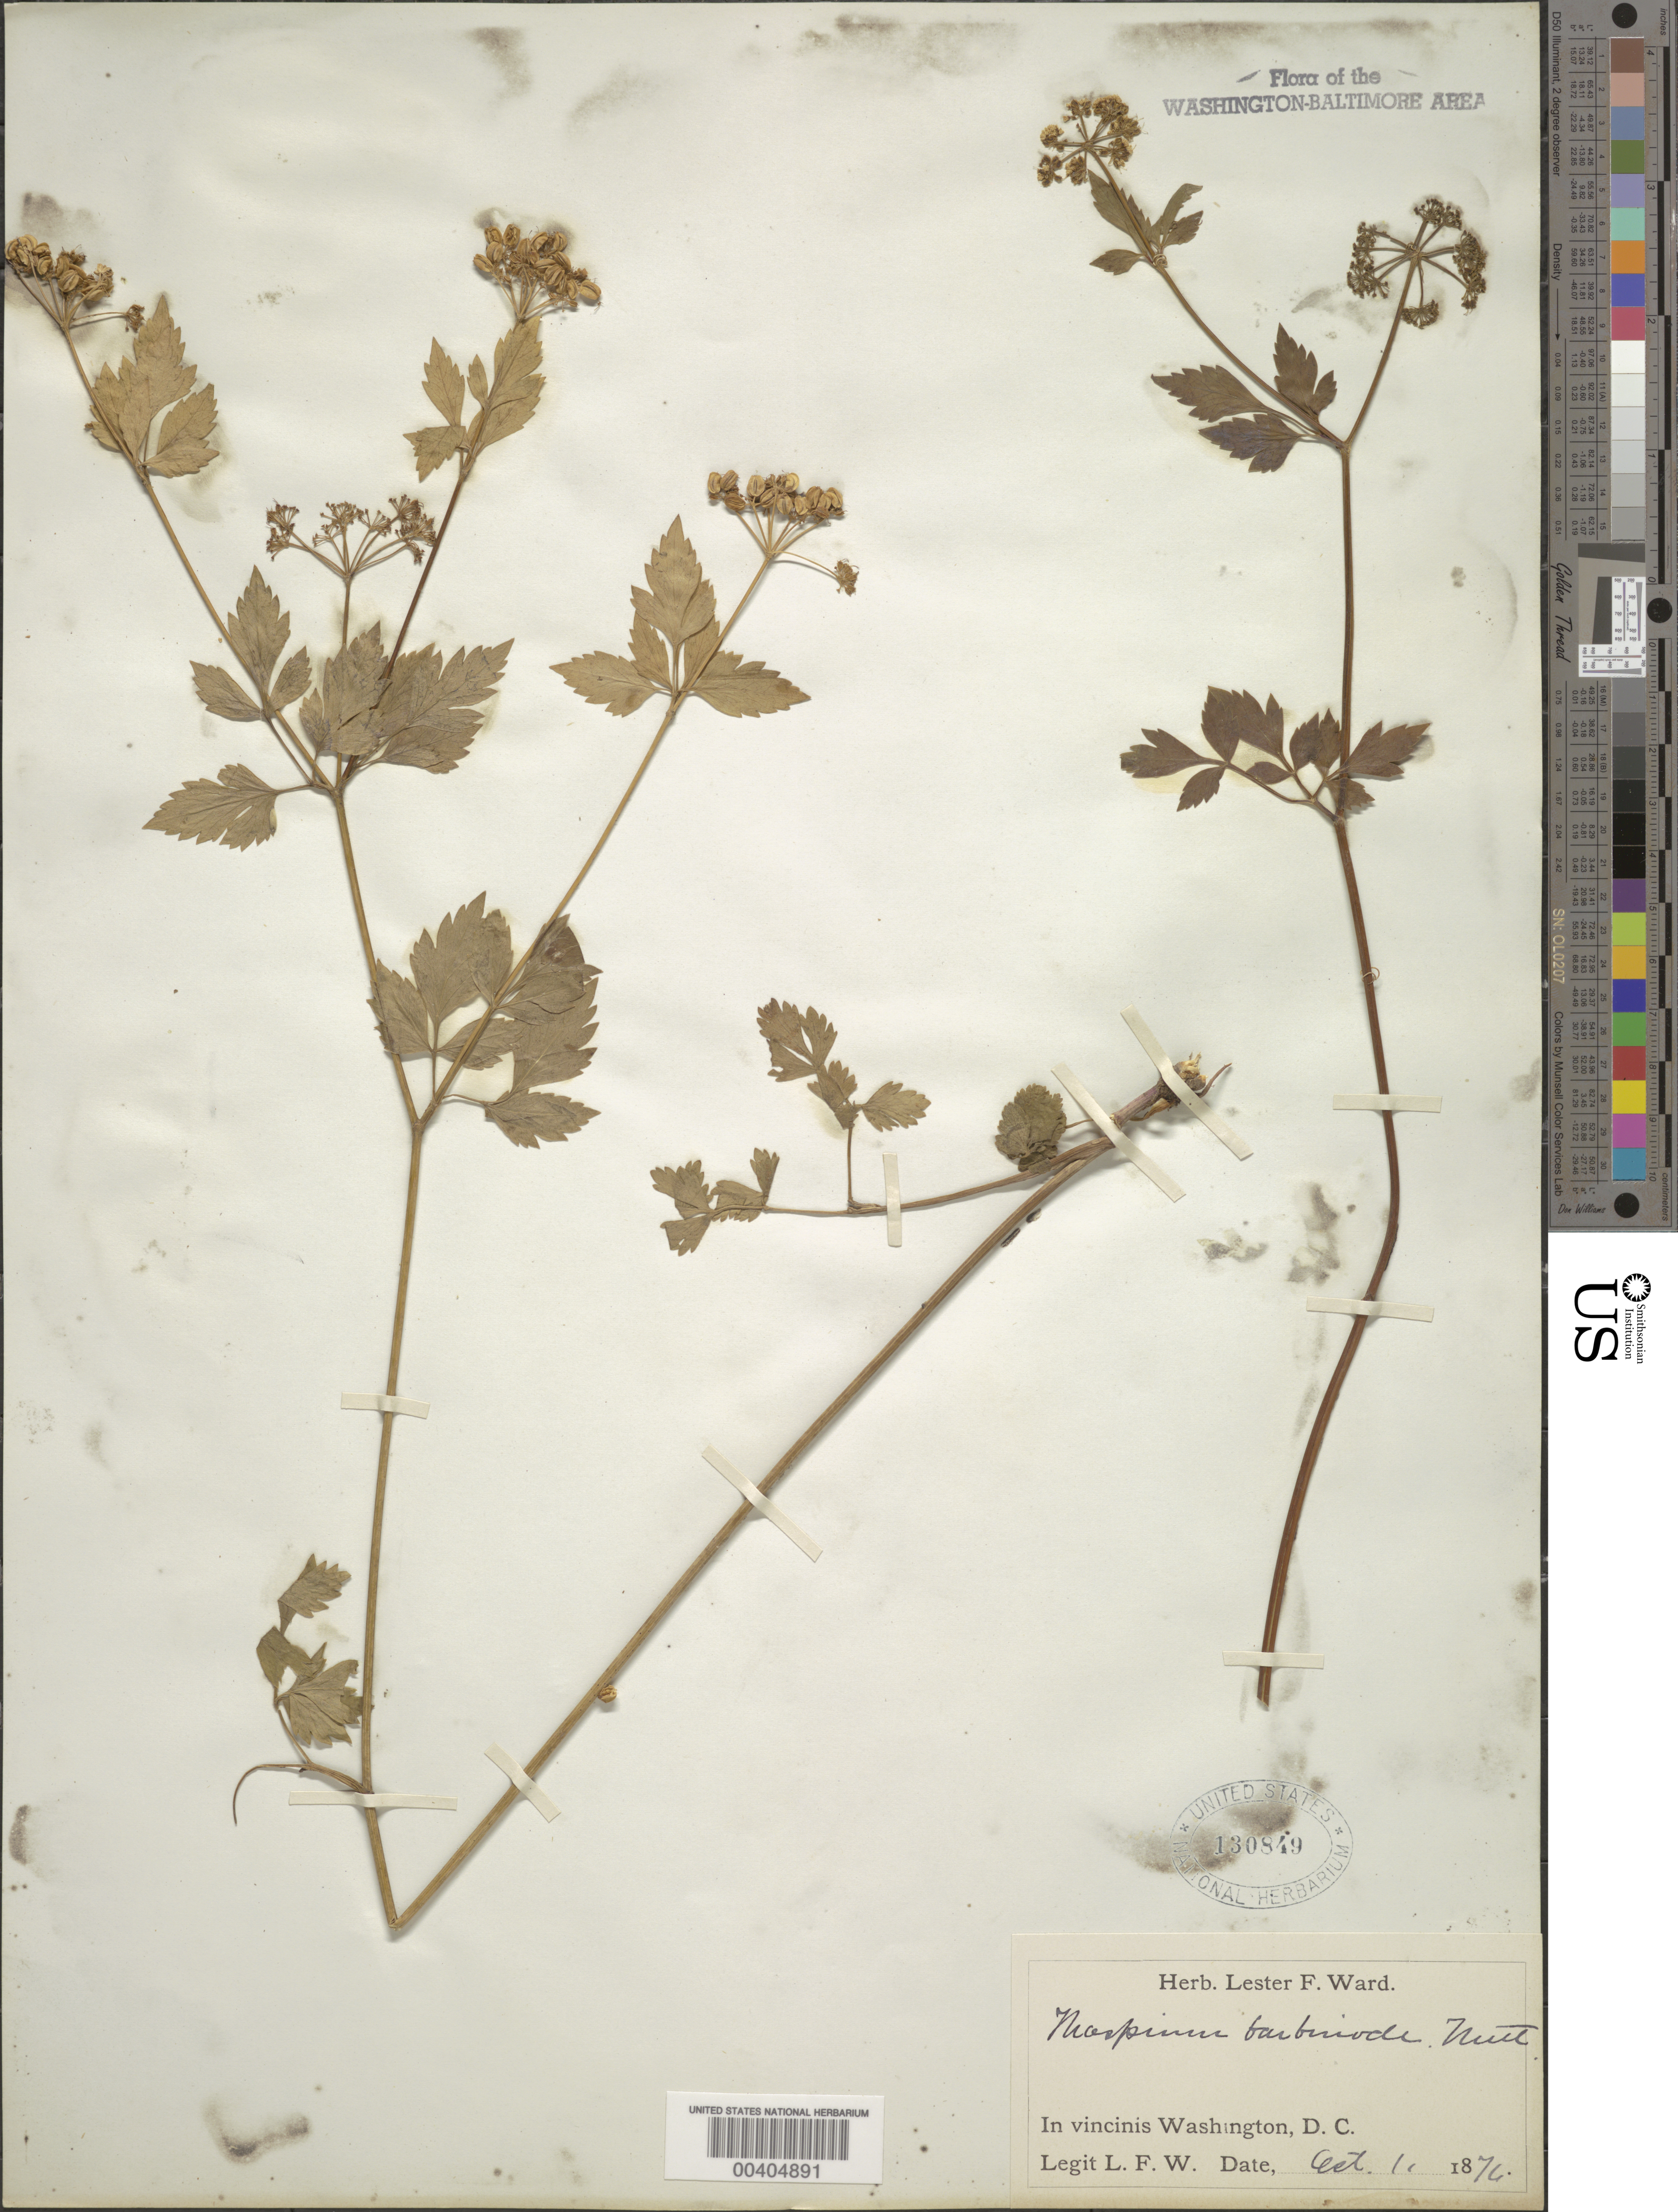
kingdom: Plantae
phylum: Tracheophyta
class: Magnoliopsida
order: Apiales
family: Apiaceae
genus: Thaspium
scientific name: Thaspium barbinode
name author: (Michx.) Nutt.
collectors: L. F. Ward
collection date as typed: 01 Oct 1876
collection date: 1876-10-01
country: United States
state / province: District of Columbia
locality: Washington DC Area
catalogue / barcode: US 130849